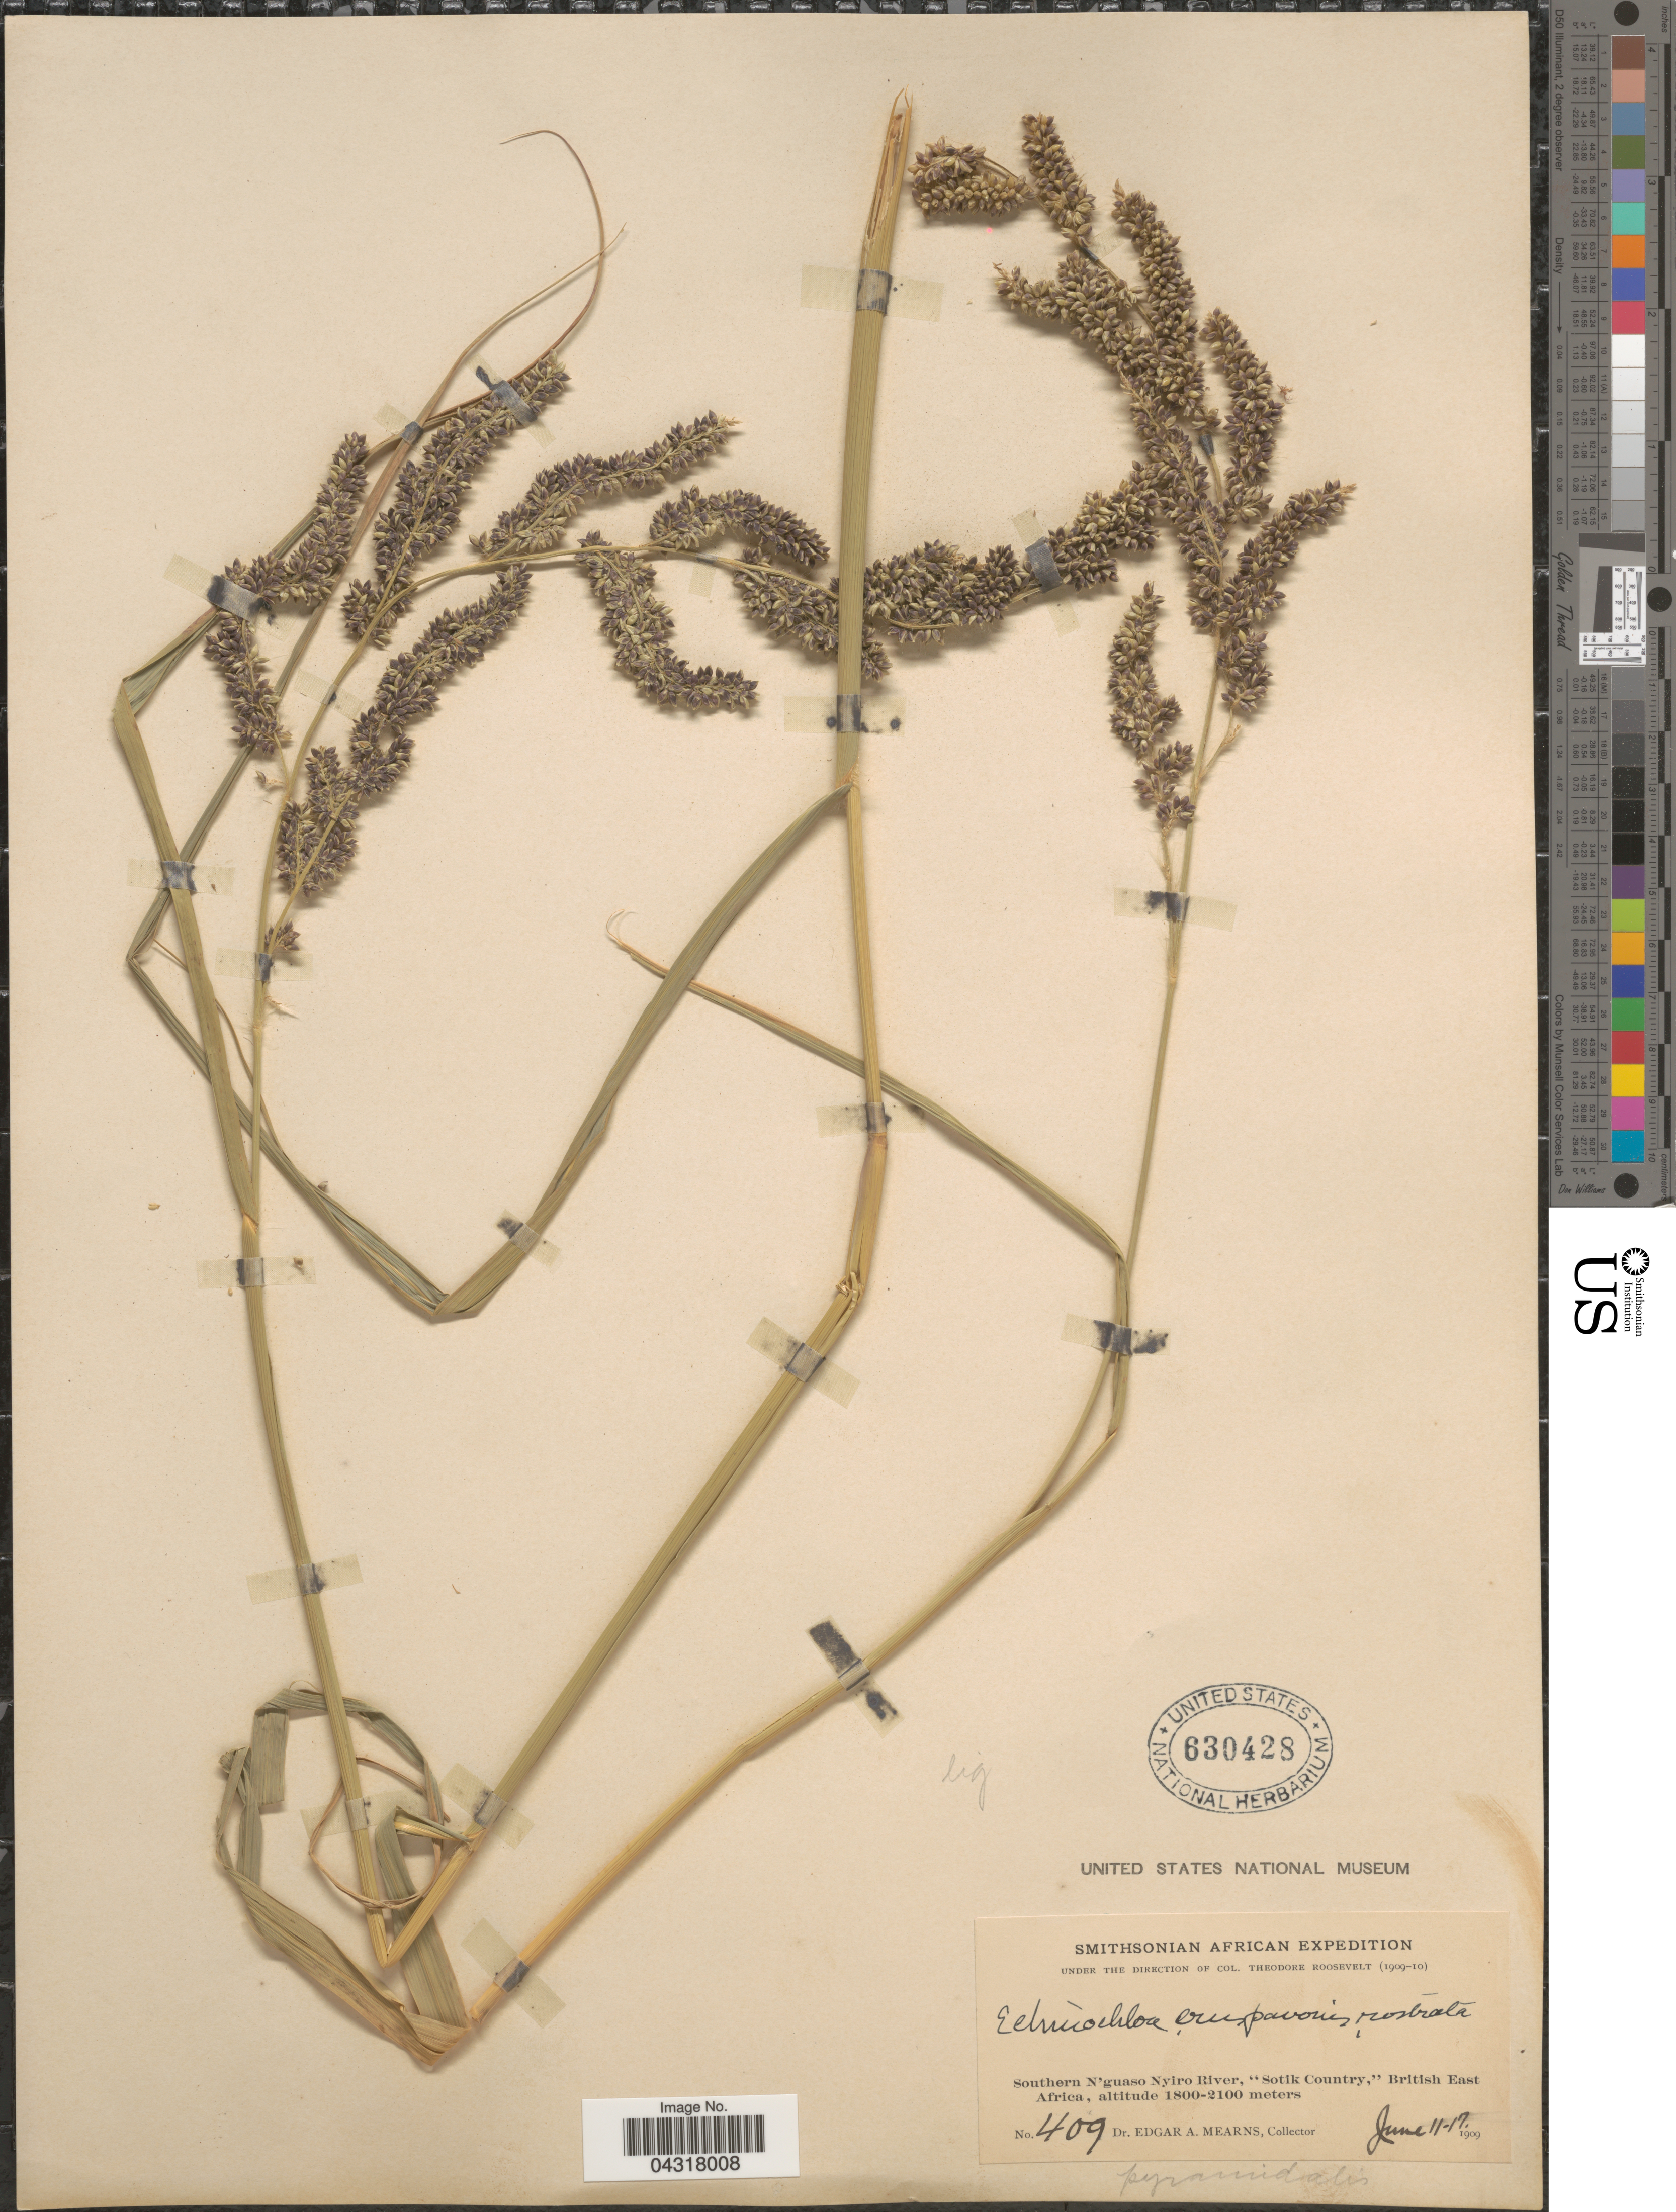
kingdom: Plantae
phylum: Tracheophyta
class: Liliopsida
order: Poales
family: Poaceae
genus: Echinochloa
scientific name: Echinochloa pyramidalis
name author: (Lam.) Hitchc. & Chase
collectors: E. A. Mearns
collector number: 409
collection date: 1909-06-11/1909-06-17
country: Kenya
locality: Smithsonian African Expedition. Southern N'guaso Nyiro River, "Sotik Country", British East Africa.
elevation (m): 1800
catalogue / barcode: US 630428